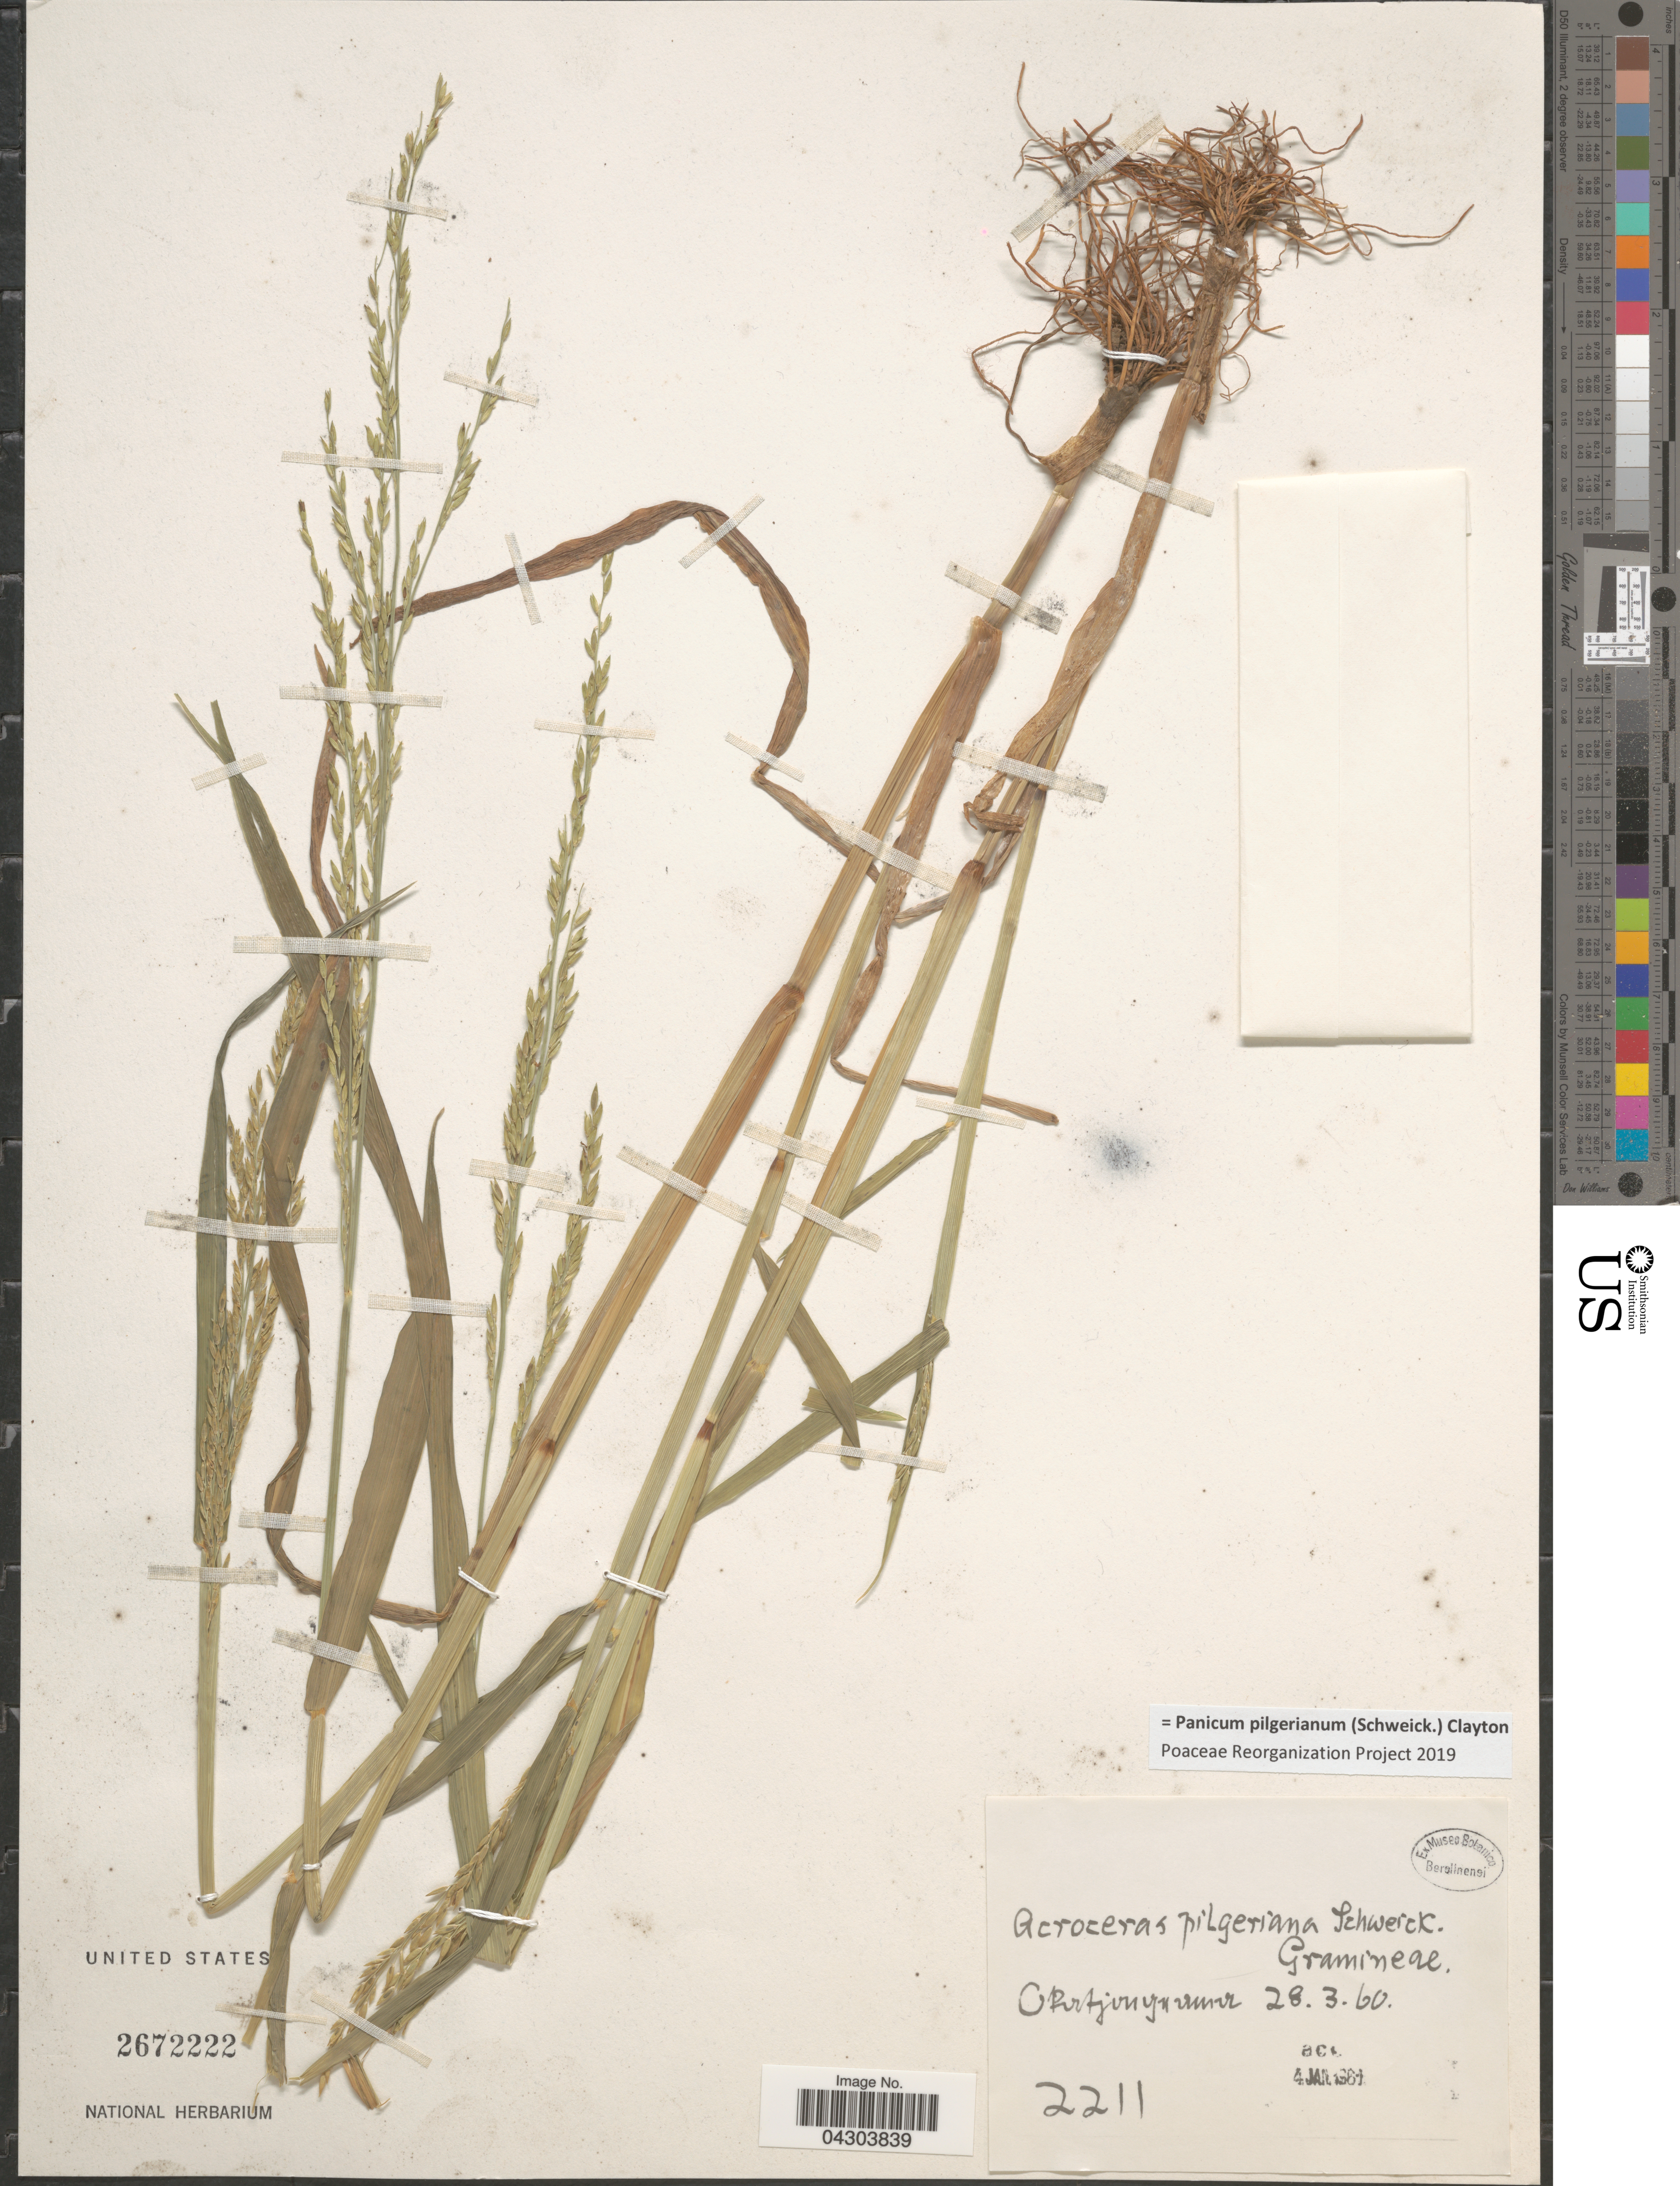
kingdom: Plantae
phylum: Tracheophyta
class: Liliopsida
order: Poales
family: Poaceae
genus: Panicum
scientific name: Panicum pilgerianum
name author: (Schweick.) Clayton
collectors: ex Museo Botanico Berolinensi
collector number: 22110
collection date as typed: Transcribed d/m/y: 28/3/60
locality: Opirthinynumir. [interpreted]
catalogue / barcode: US 2672222